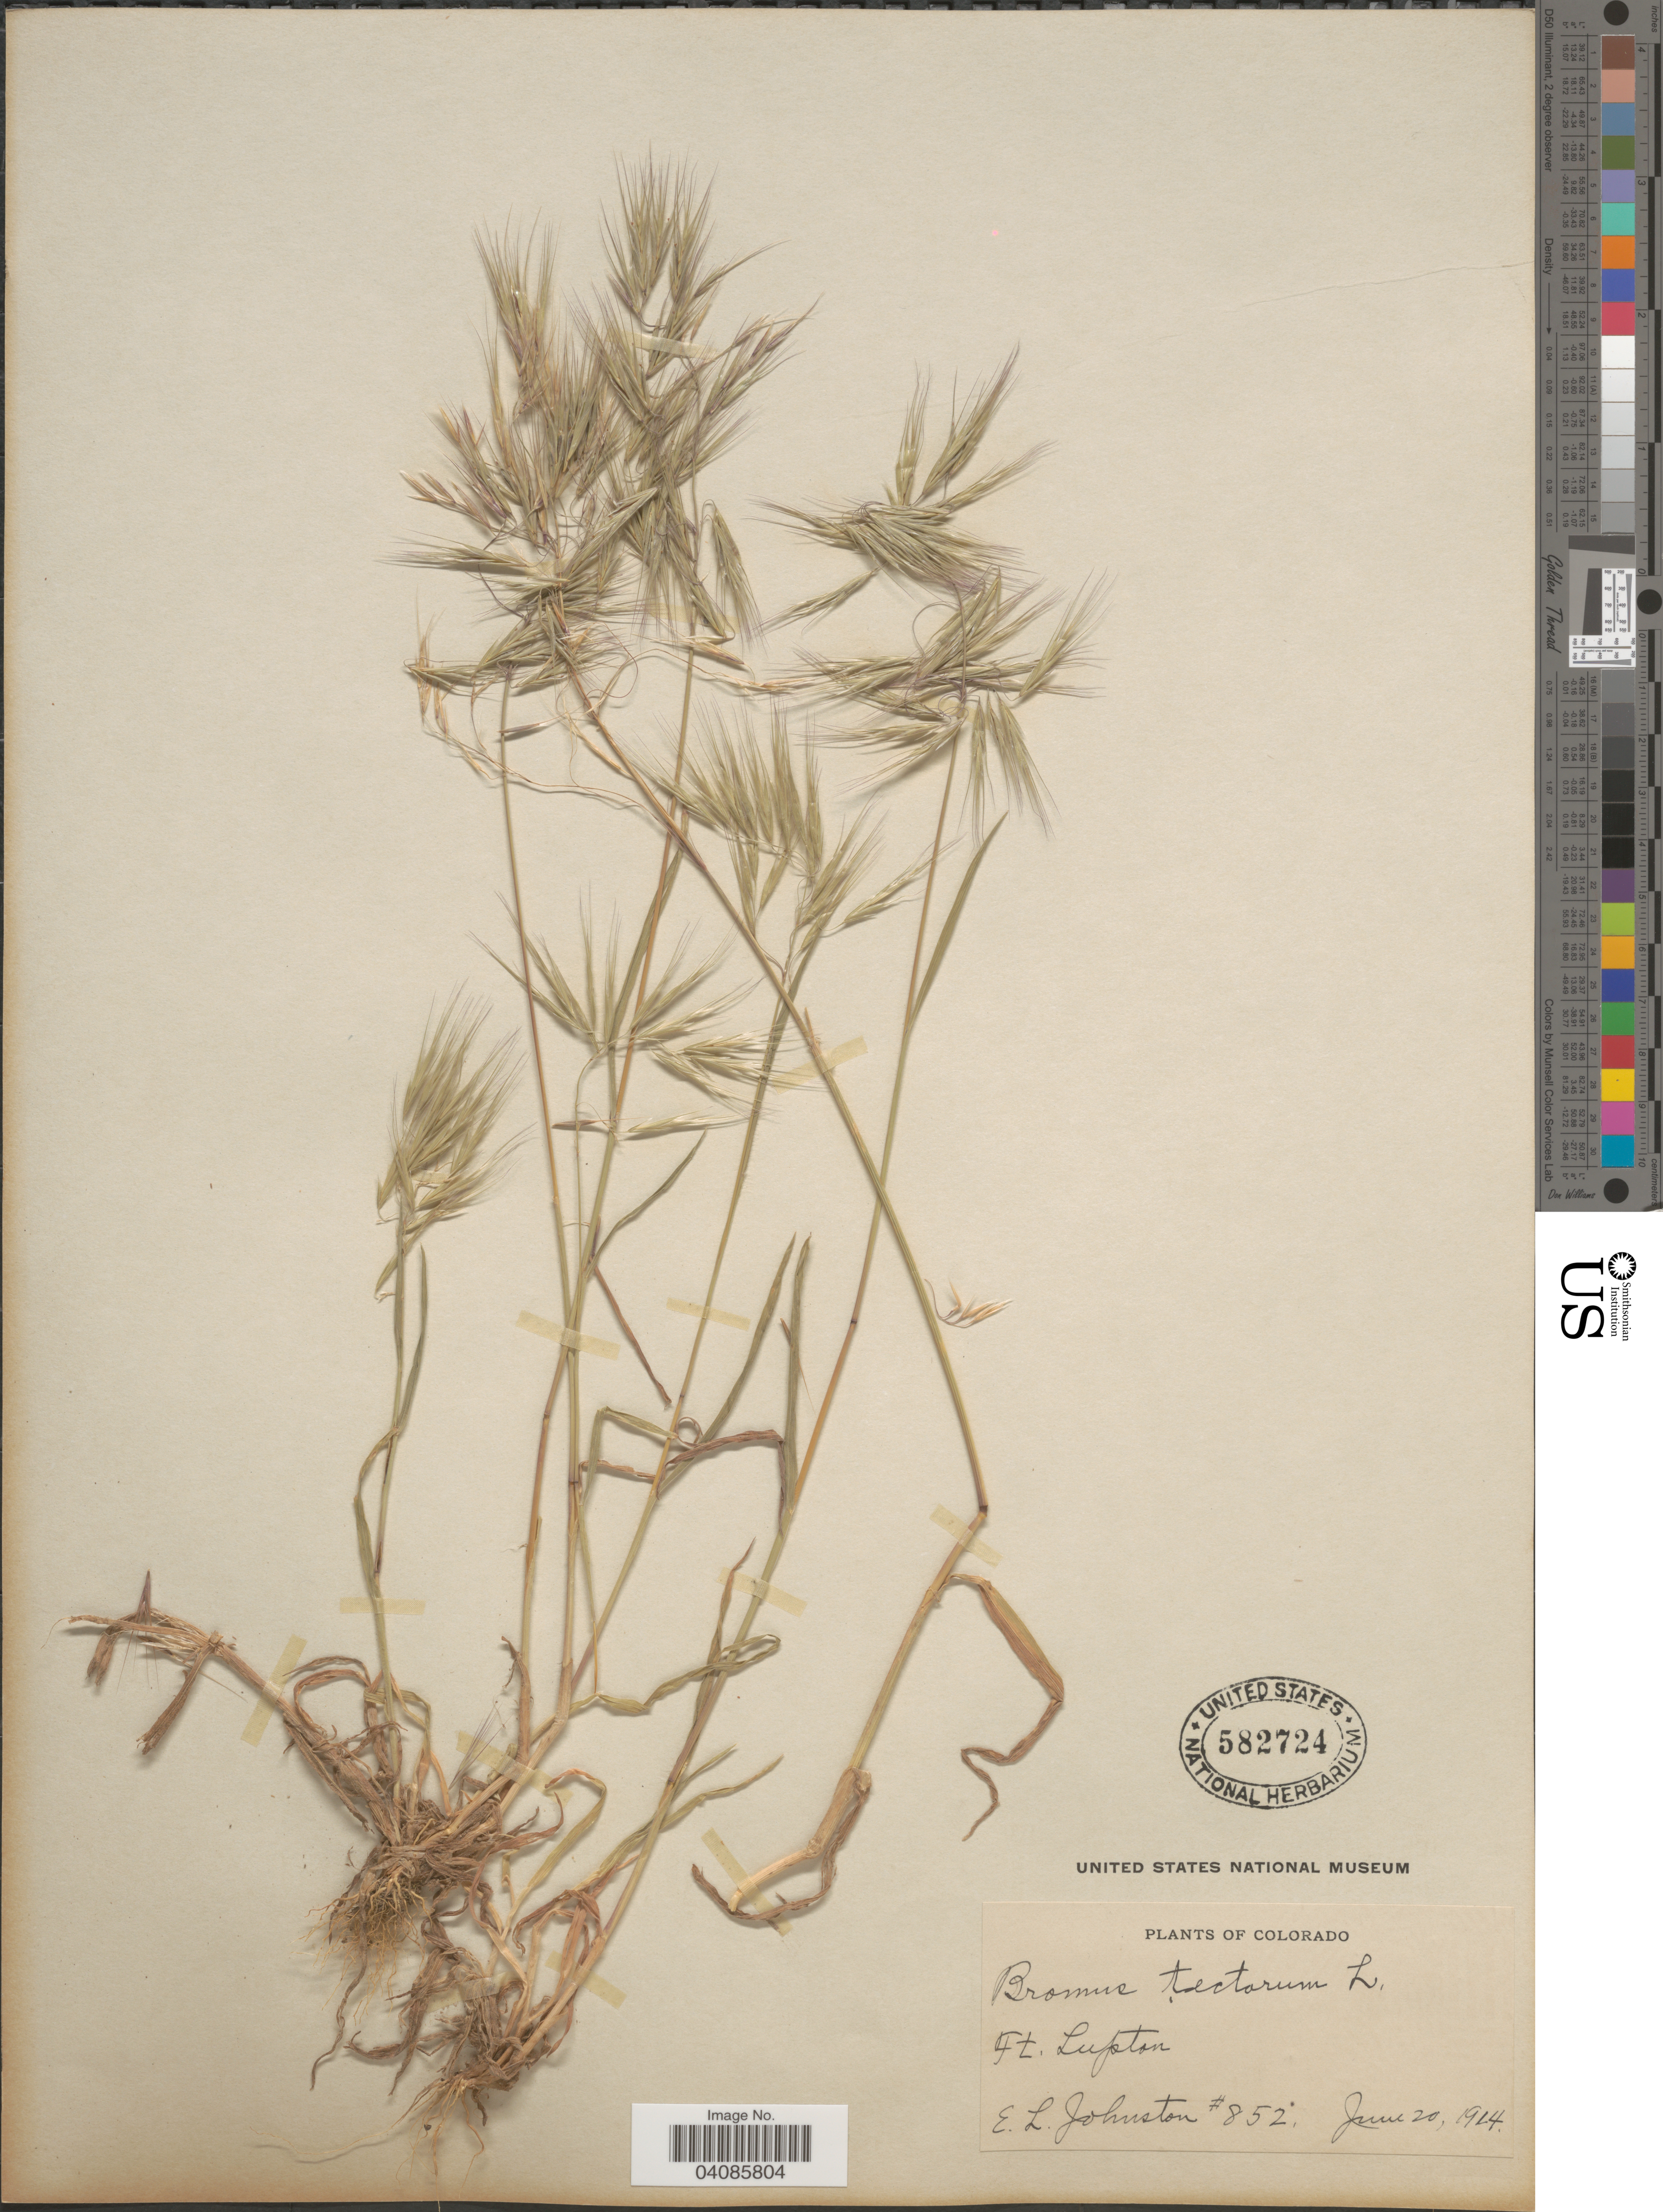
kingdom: Plantae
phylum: Tracheophyta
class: Liliopsida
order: Poales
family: Poaceae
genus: Bromus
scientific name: Bromus tectorum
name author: L.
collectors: E. L. Johnston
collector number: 852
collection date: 1914-06-20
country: United States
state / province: Colorado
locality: Ft. Lupton.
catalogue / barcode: US 582724